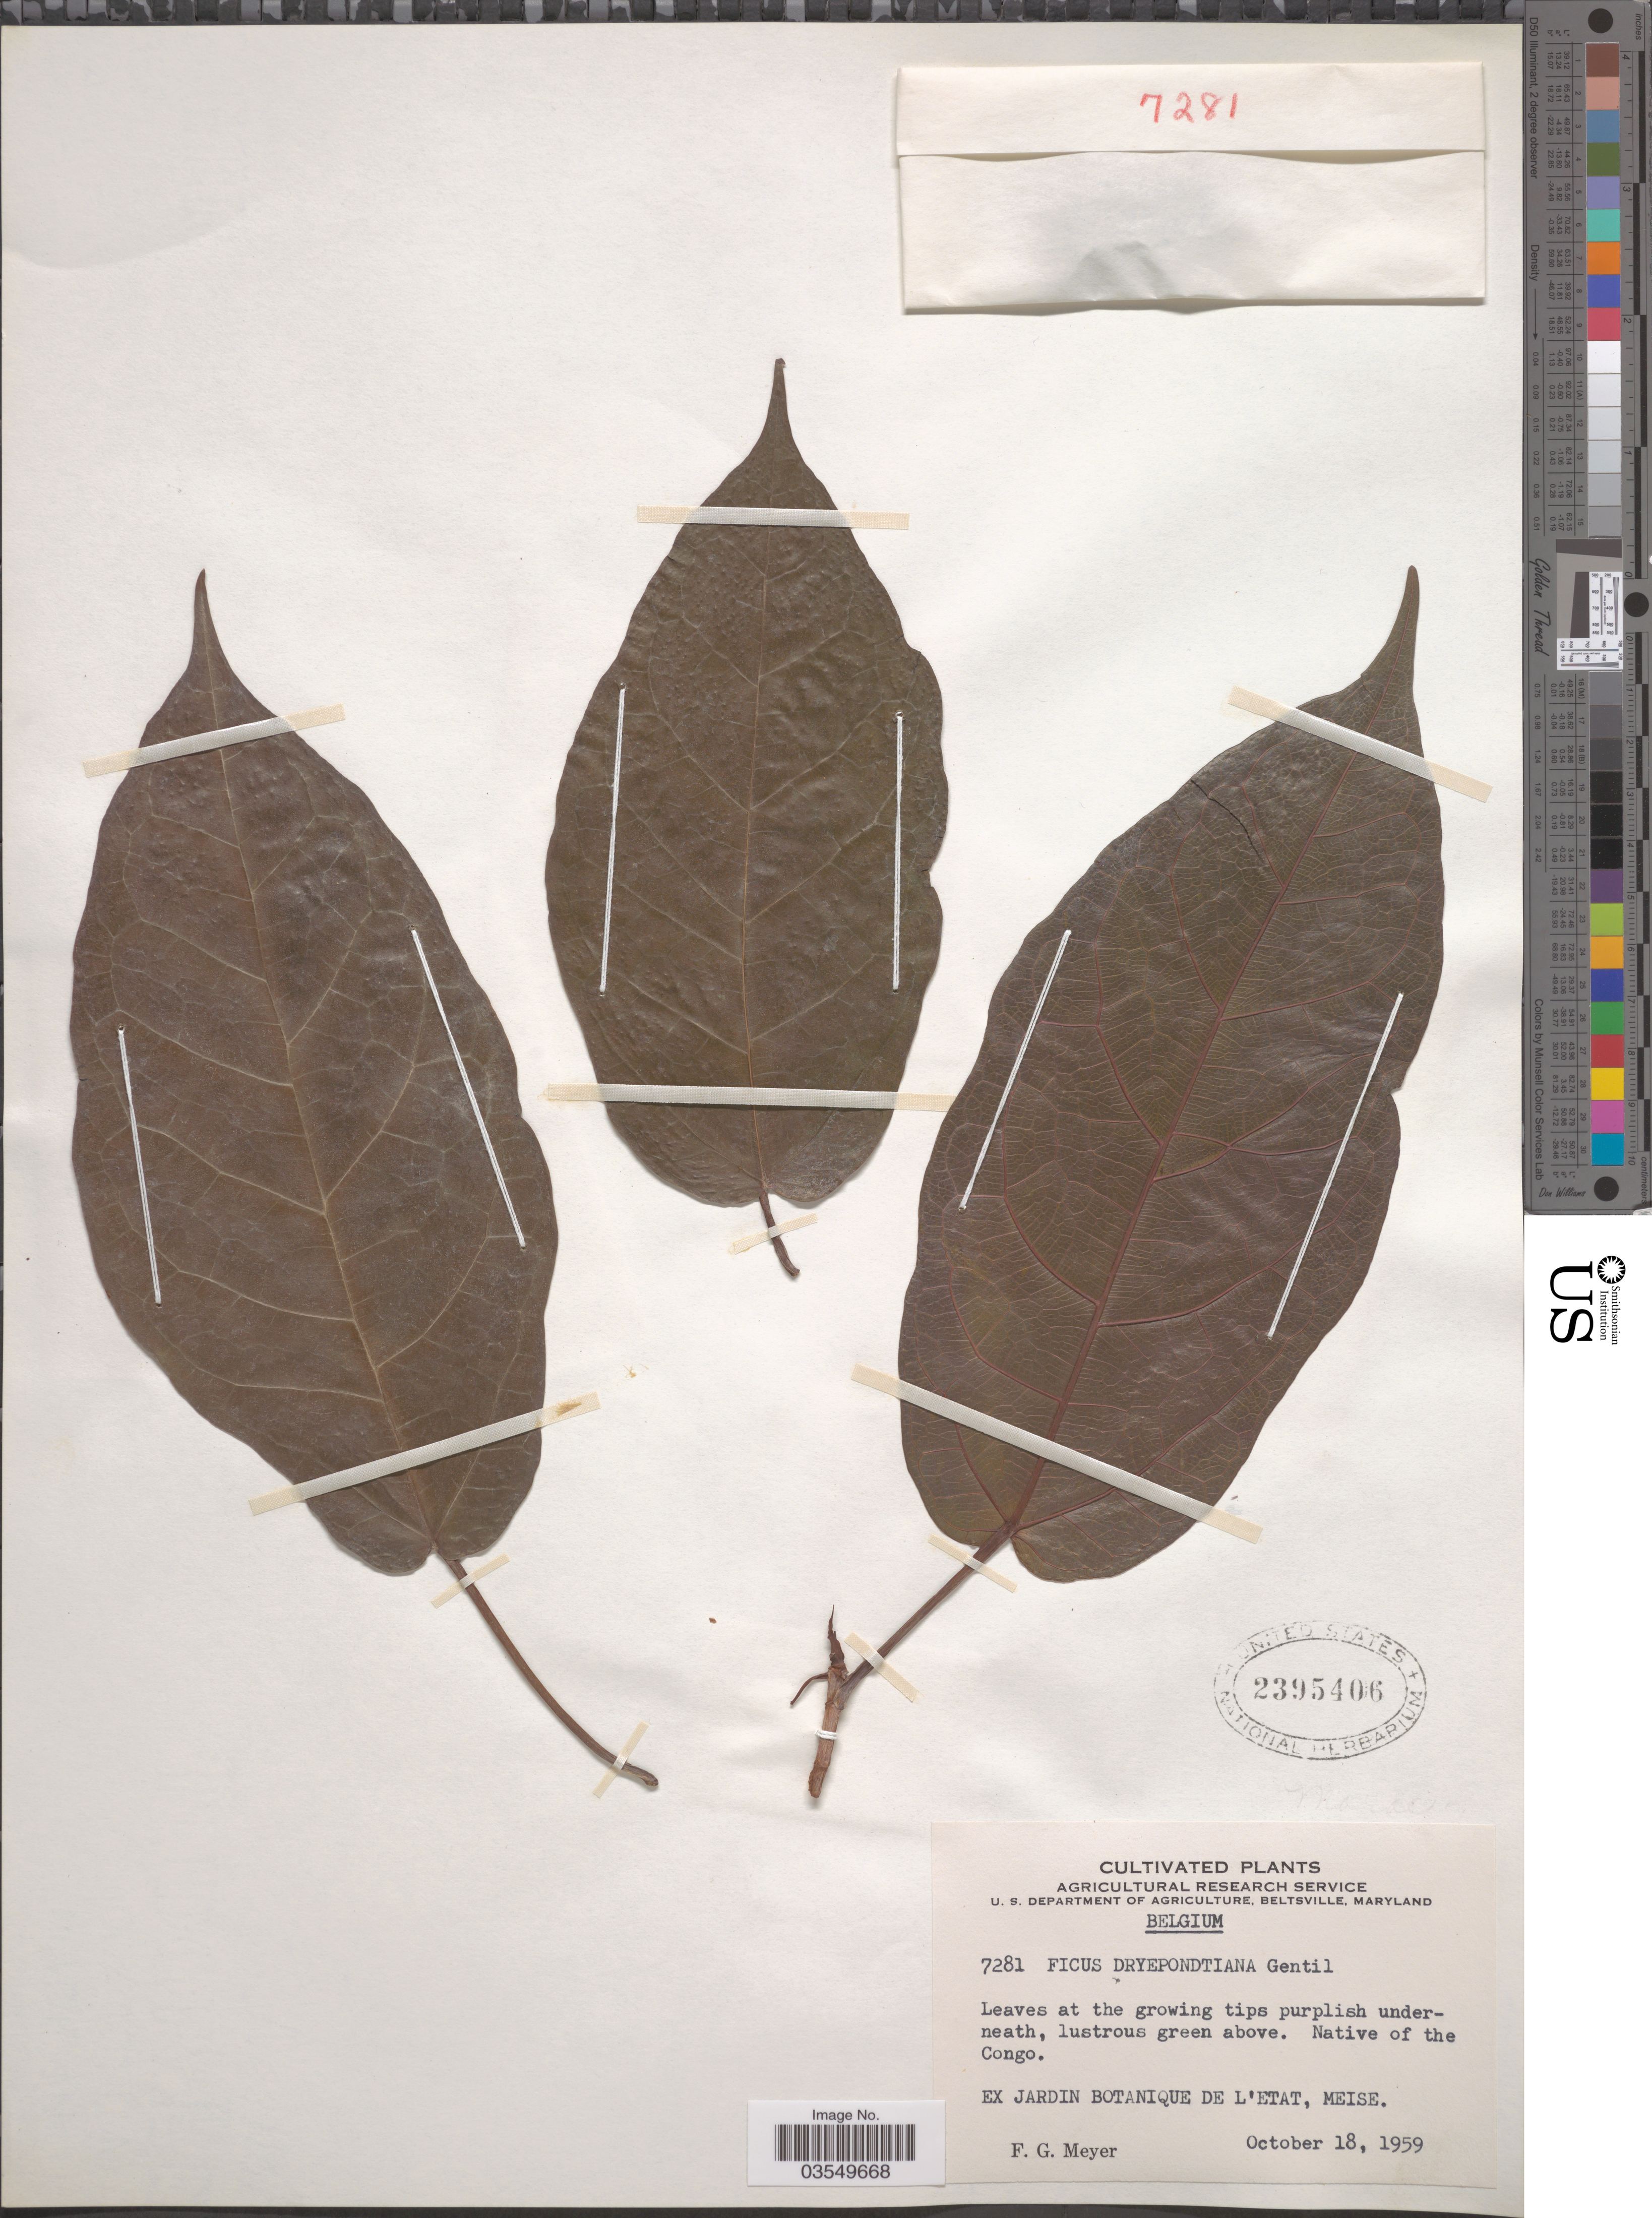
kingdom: Plantae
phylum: Tracheophyta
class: Magnoliopsida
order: Rosales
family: Moraceae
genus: Ficus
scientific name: Ficus dryepondtiana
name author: Gentil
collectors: F. G. Meyer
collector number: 7281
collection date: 1959-10-18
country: Belgium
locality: Native of the Congo.? Ex Jardin Botanique de L'Etat, Meise.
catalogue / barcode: US 2395406